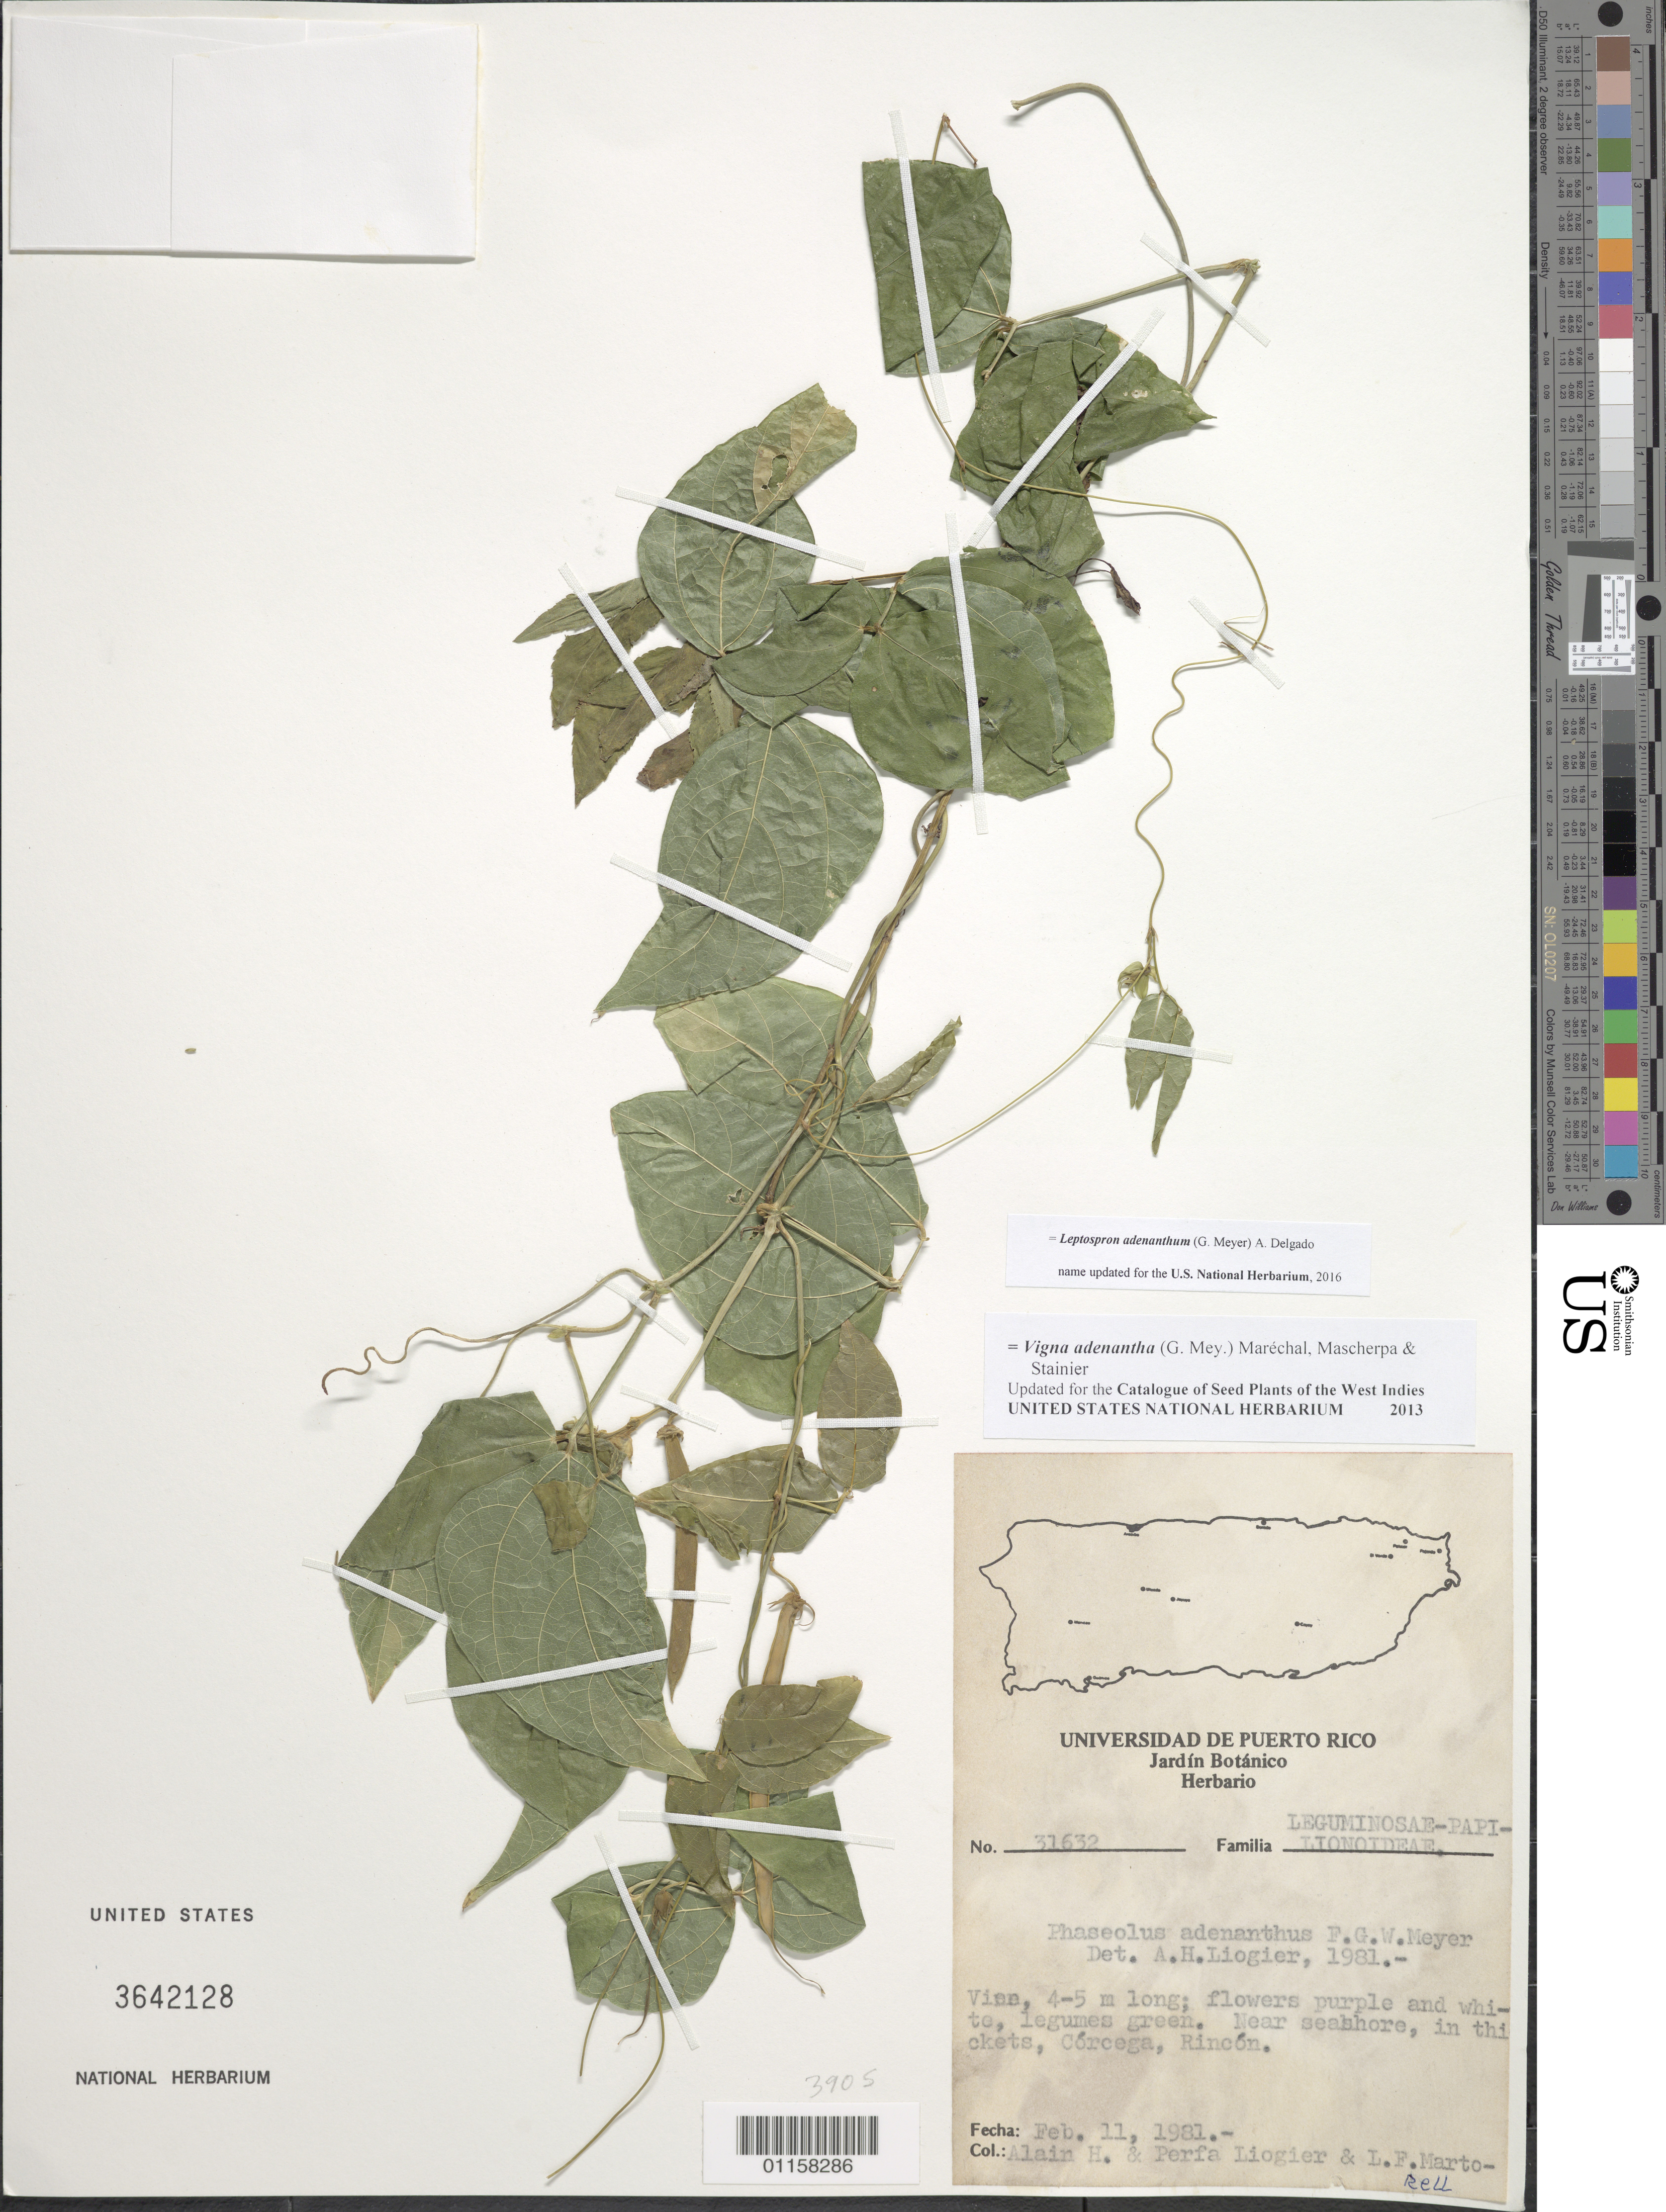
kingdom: Plantae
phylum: Tracheophyta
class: Magnoliopsida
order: Fabales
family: Fabaceae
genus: Leptospron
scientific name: Leptospron adenanthum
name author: (G. Mey.) A. Delgado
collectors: A. H. Liogier, M. P. Liogier & L. Martorell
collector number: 31632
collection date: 1981-02-11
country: Puerto Rico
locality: Rincón, Córcega.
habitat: Near seashore, in thickets.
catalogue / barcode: US 3642128